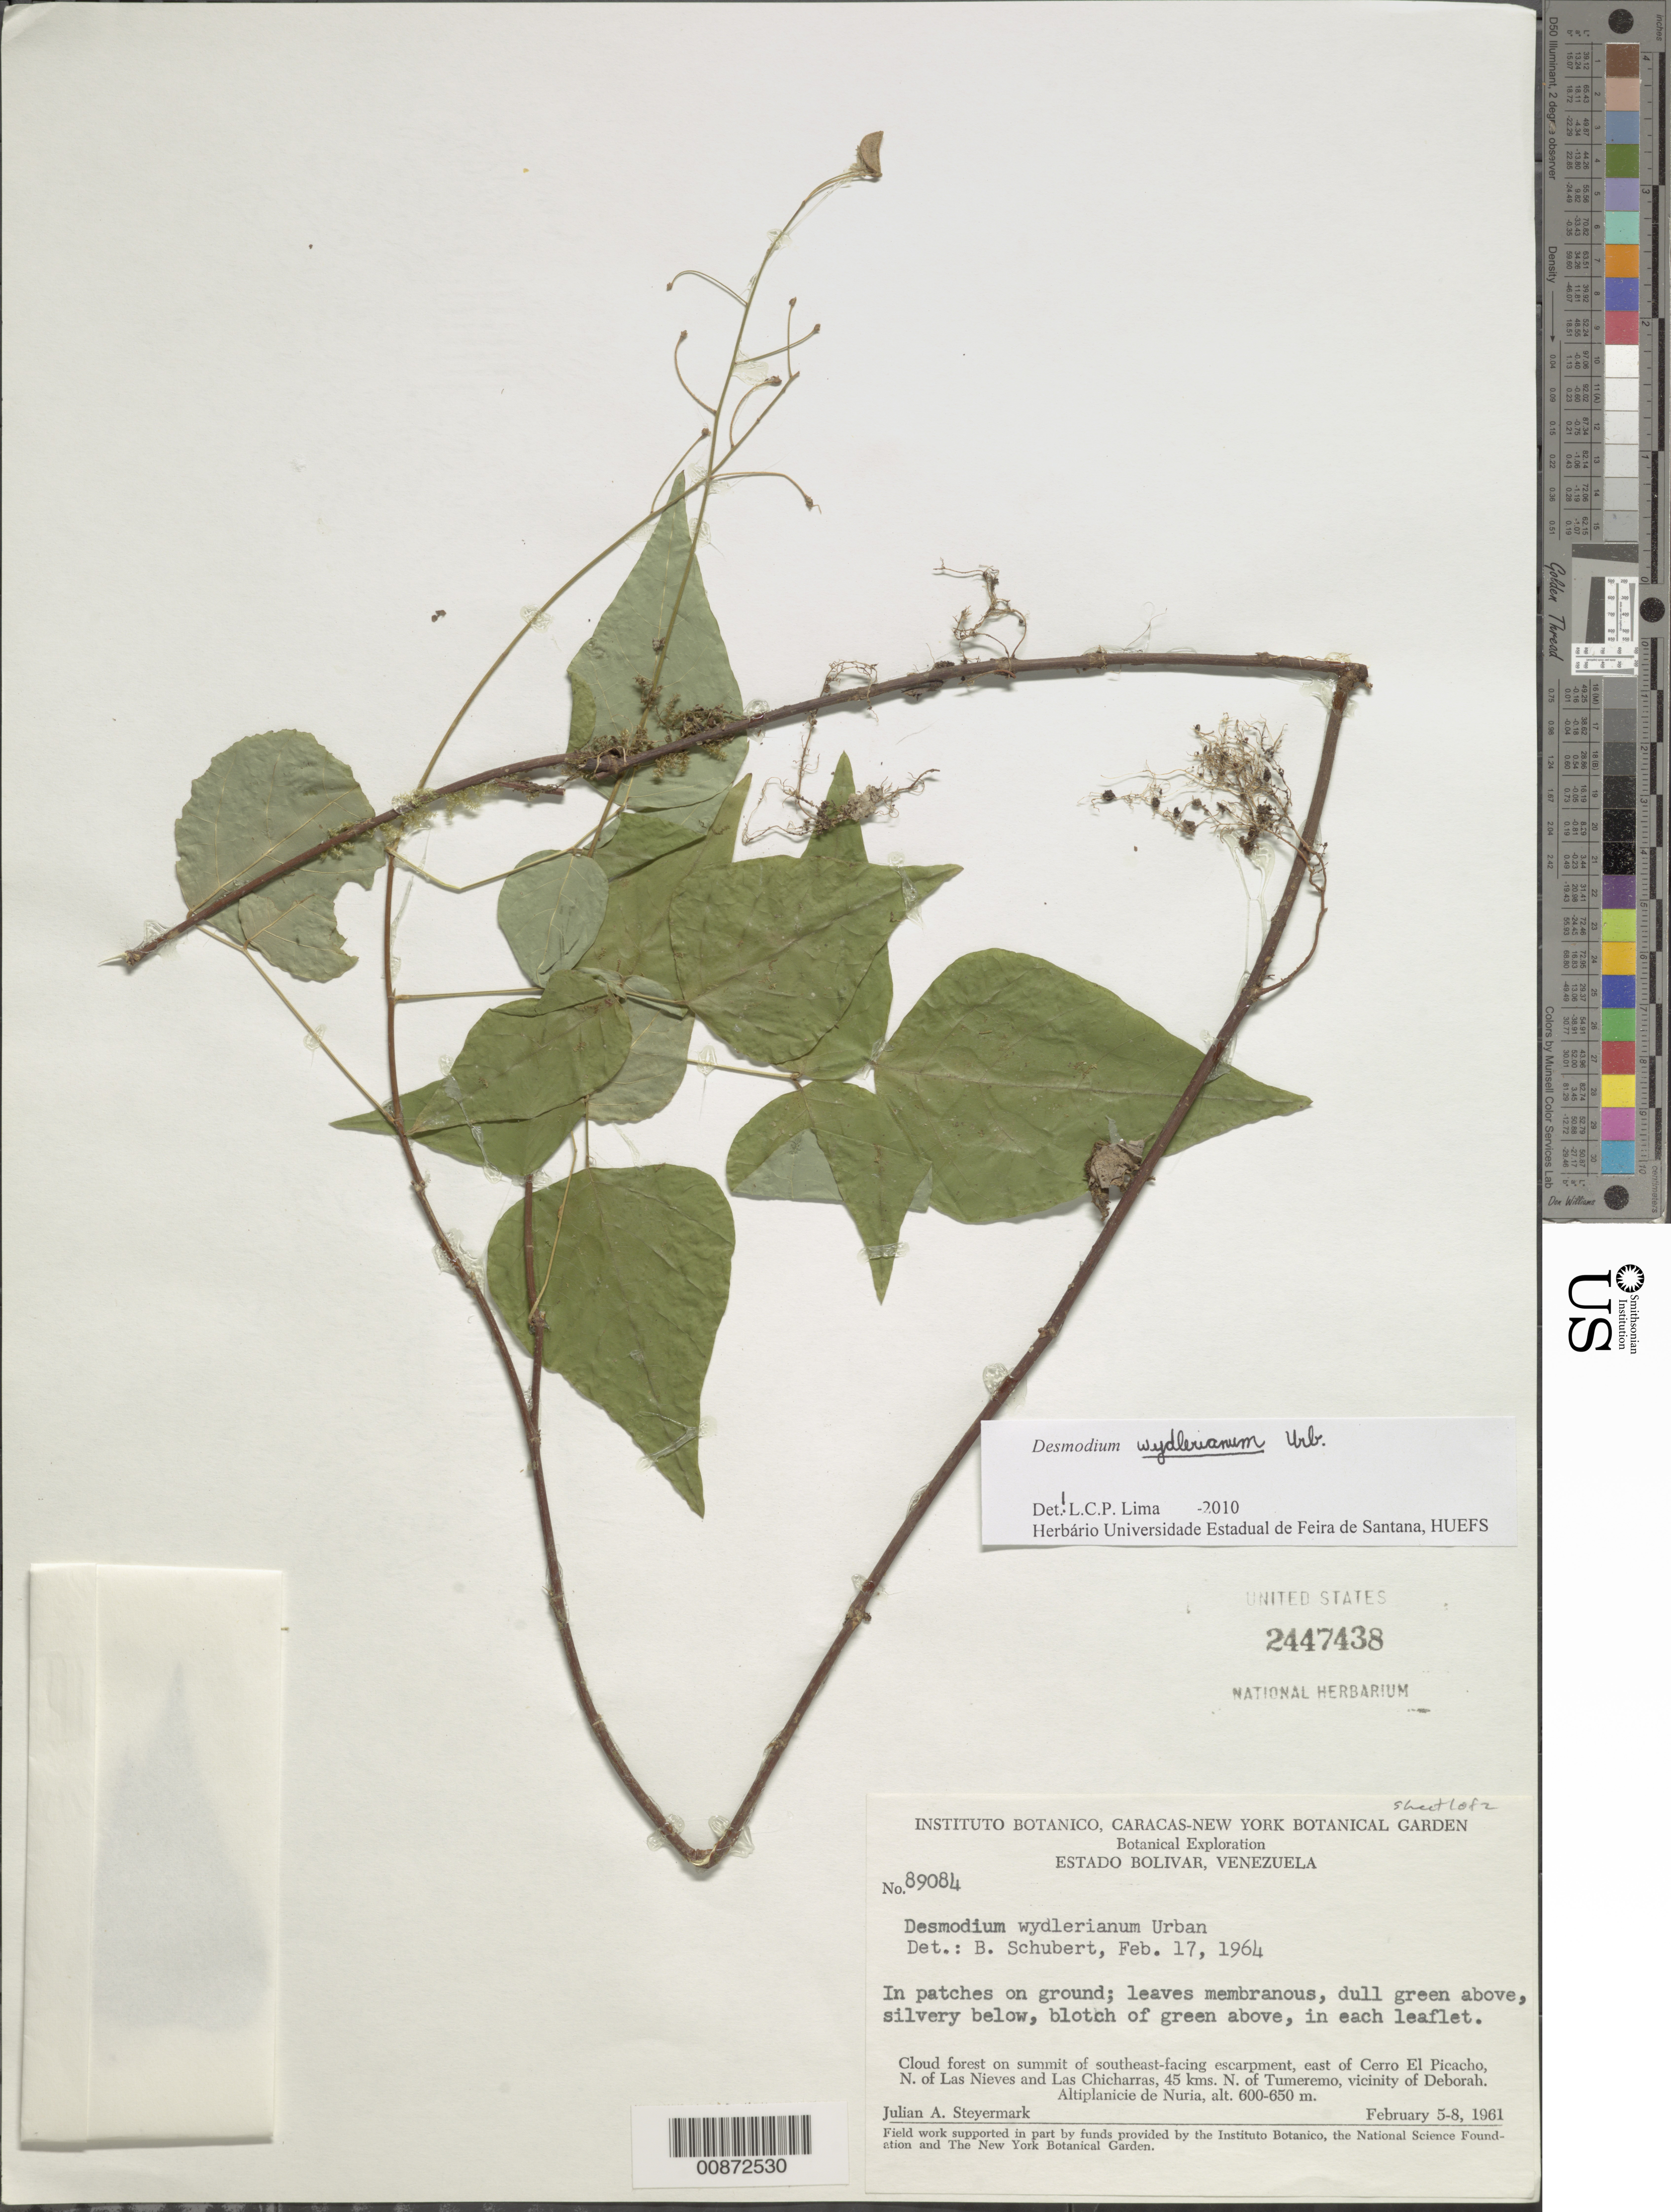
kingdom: Plantae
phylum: Tracheophyta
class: Magnoliopsida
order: Fabales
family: Fabaceae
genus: Desmodium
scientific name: Desmodium wydlerianum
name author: Urb.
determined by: Schubert, Bernice G.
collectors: J. Steyermark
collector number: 89084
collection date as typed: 5-Feb-61 to 8-Feb-61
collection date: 1961-02-05/1961-02-08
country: Venezuela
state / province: Bolívar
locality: Cerro El Picacho, N of Las Nieves & Las Chicharras, 45 km N of Tumeremo, vic of Deborah, Altiplanicie de Nuria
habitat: Cloud forest on summit of SE-facing escarpment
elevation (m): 600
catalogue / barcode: US 2447438